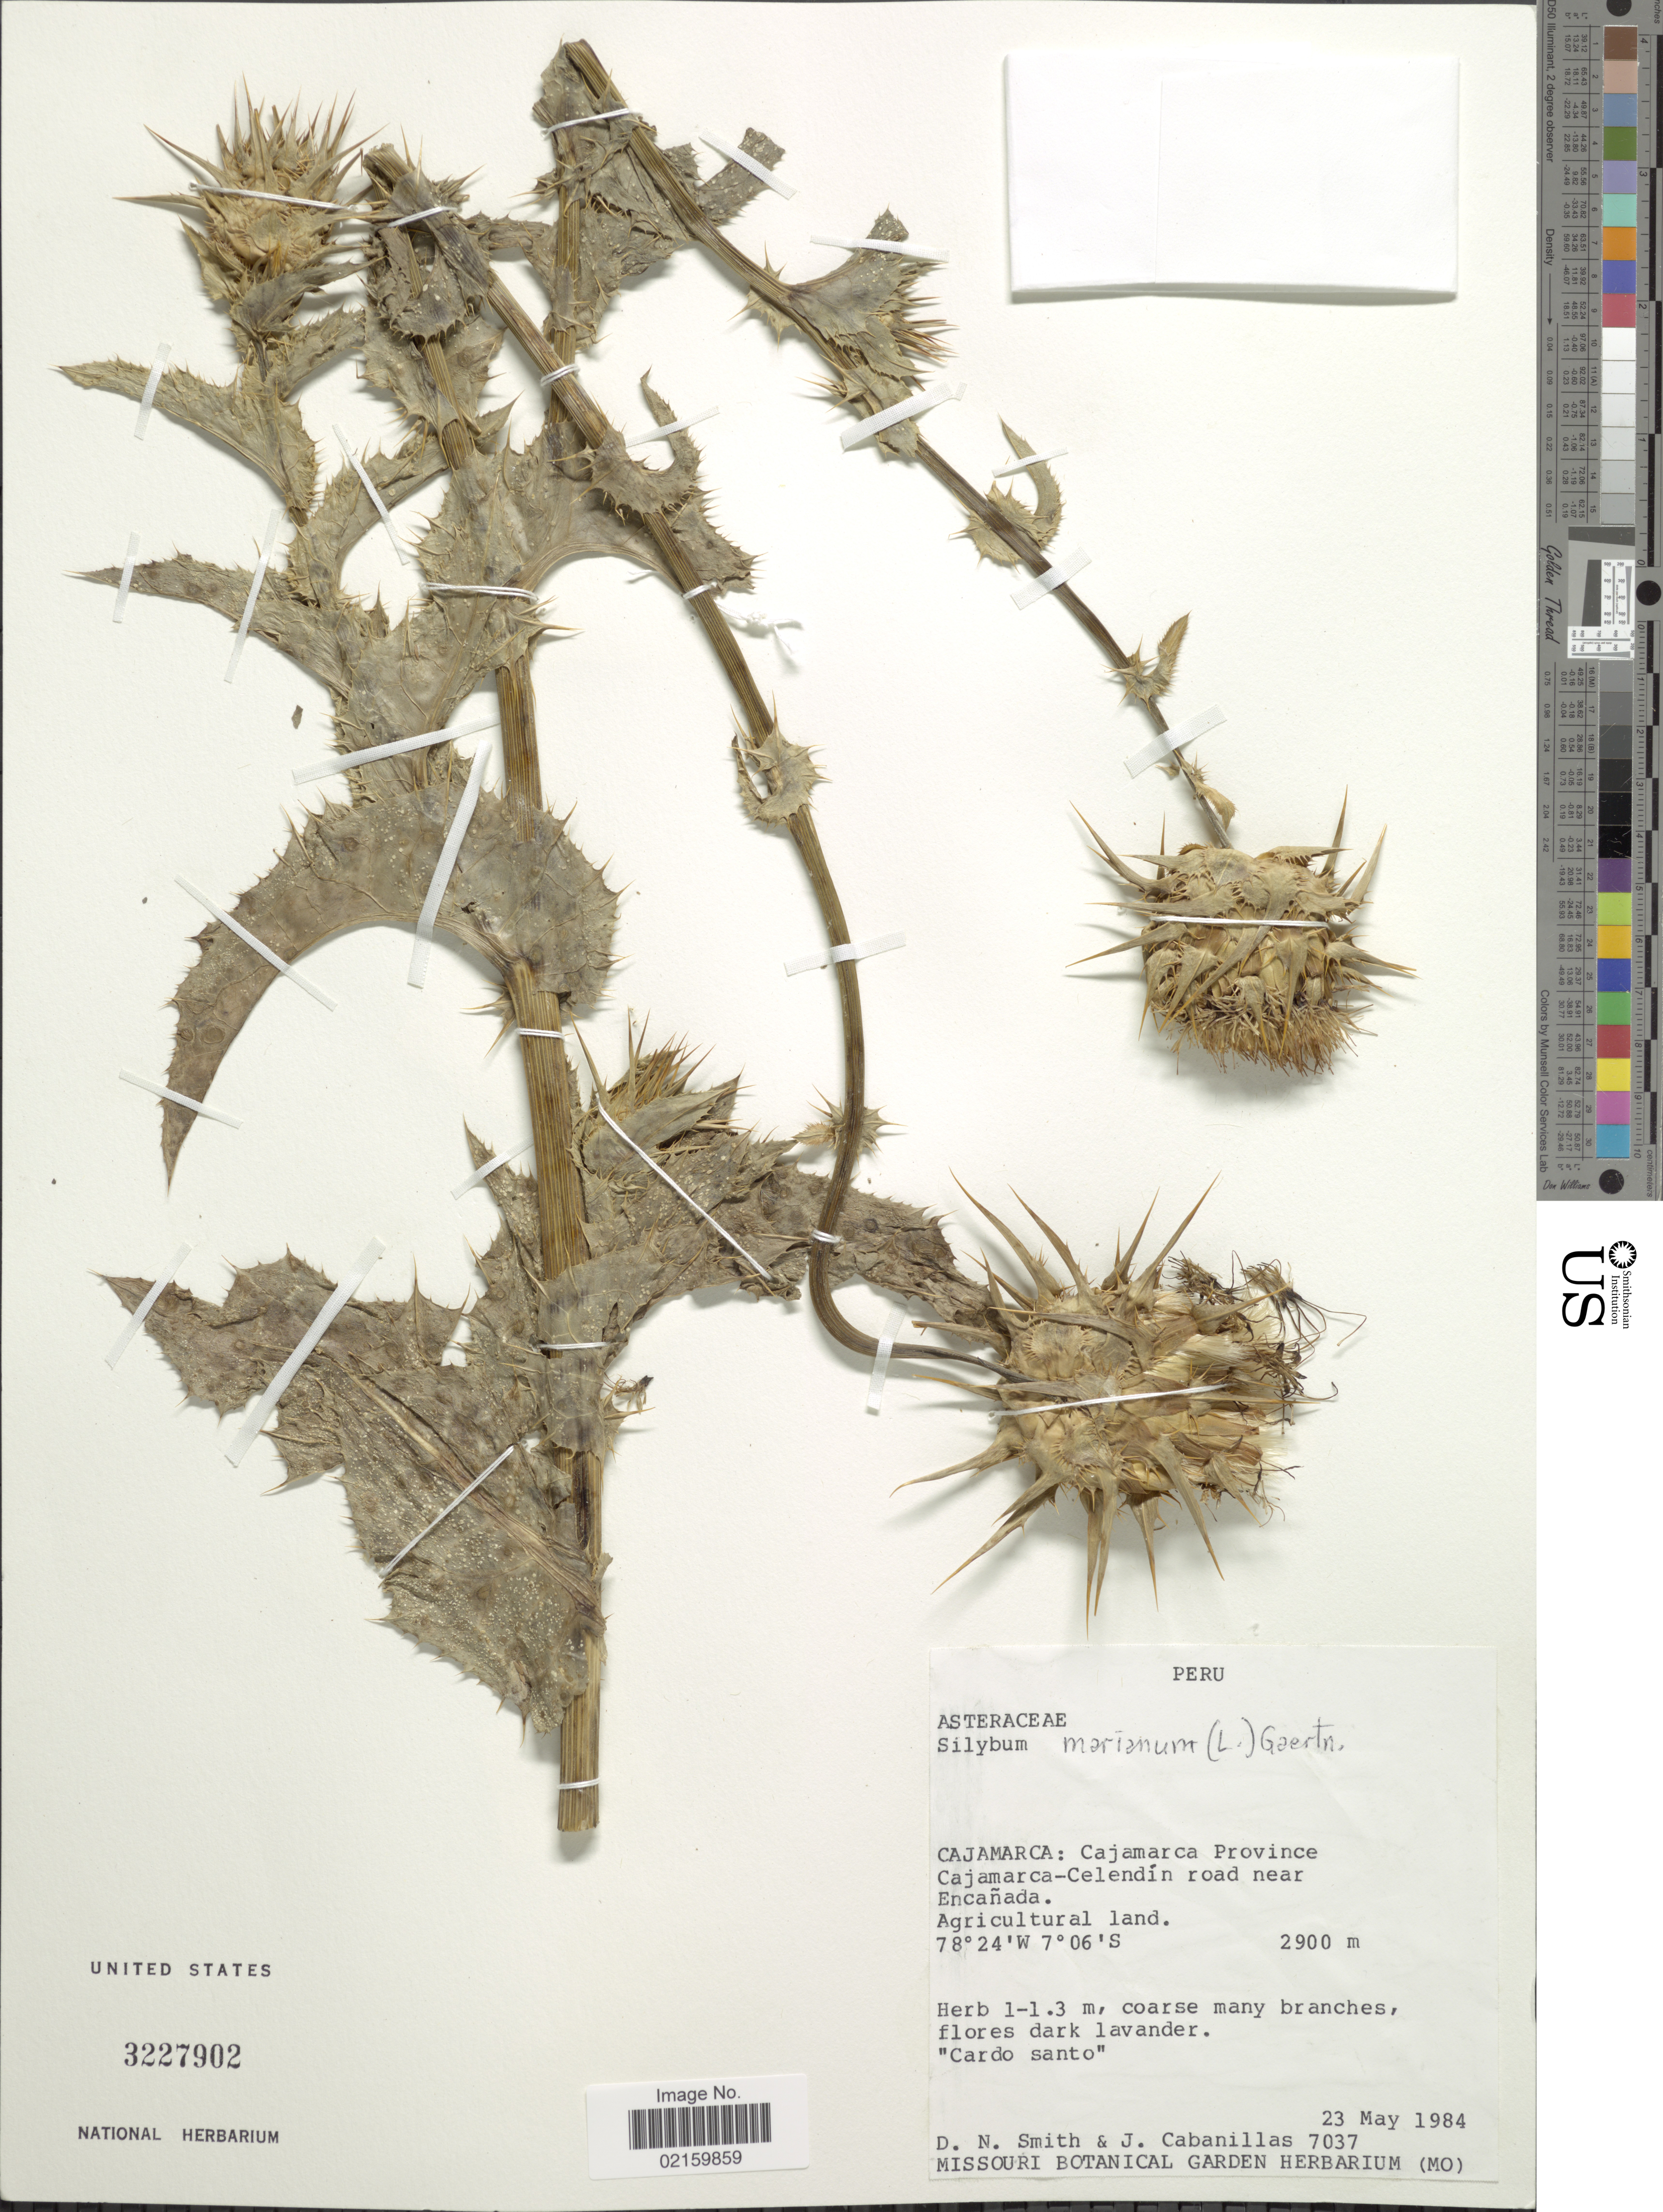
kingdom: Plantae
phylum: Tracheophyta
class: Magnoliopsida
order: Asterales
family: Asteraceae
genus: Silybum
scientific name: Silybum marianum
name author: (L.) Gaertn.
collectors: D. Smith & J. Cabanillas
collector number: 7037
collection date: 1984-05-23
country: Peru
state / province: Cajamarca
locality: Cajamarca: Cajamarca Province. Cajamarca-Celendin road near Encañada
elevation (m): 2900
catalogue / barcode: US 3227902